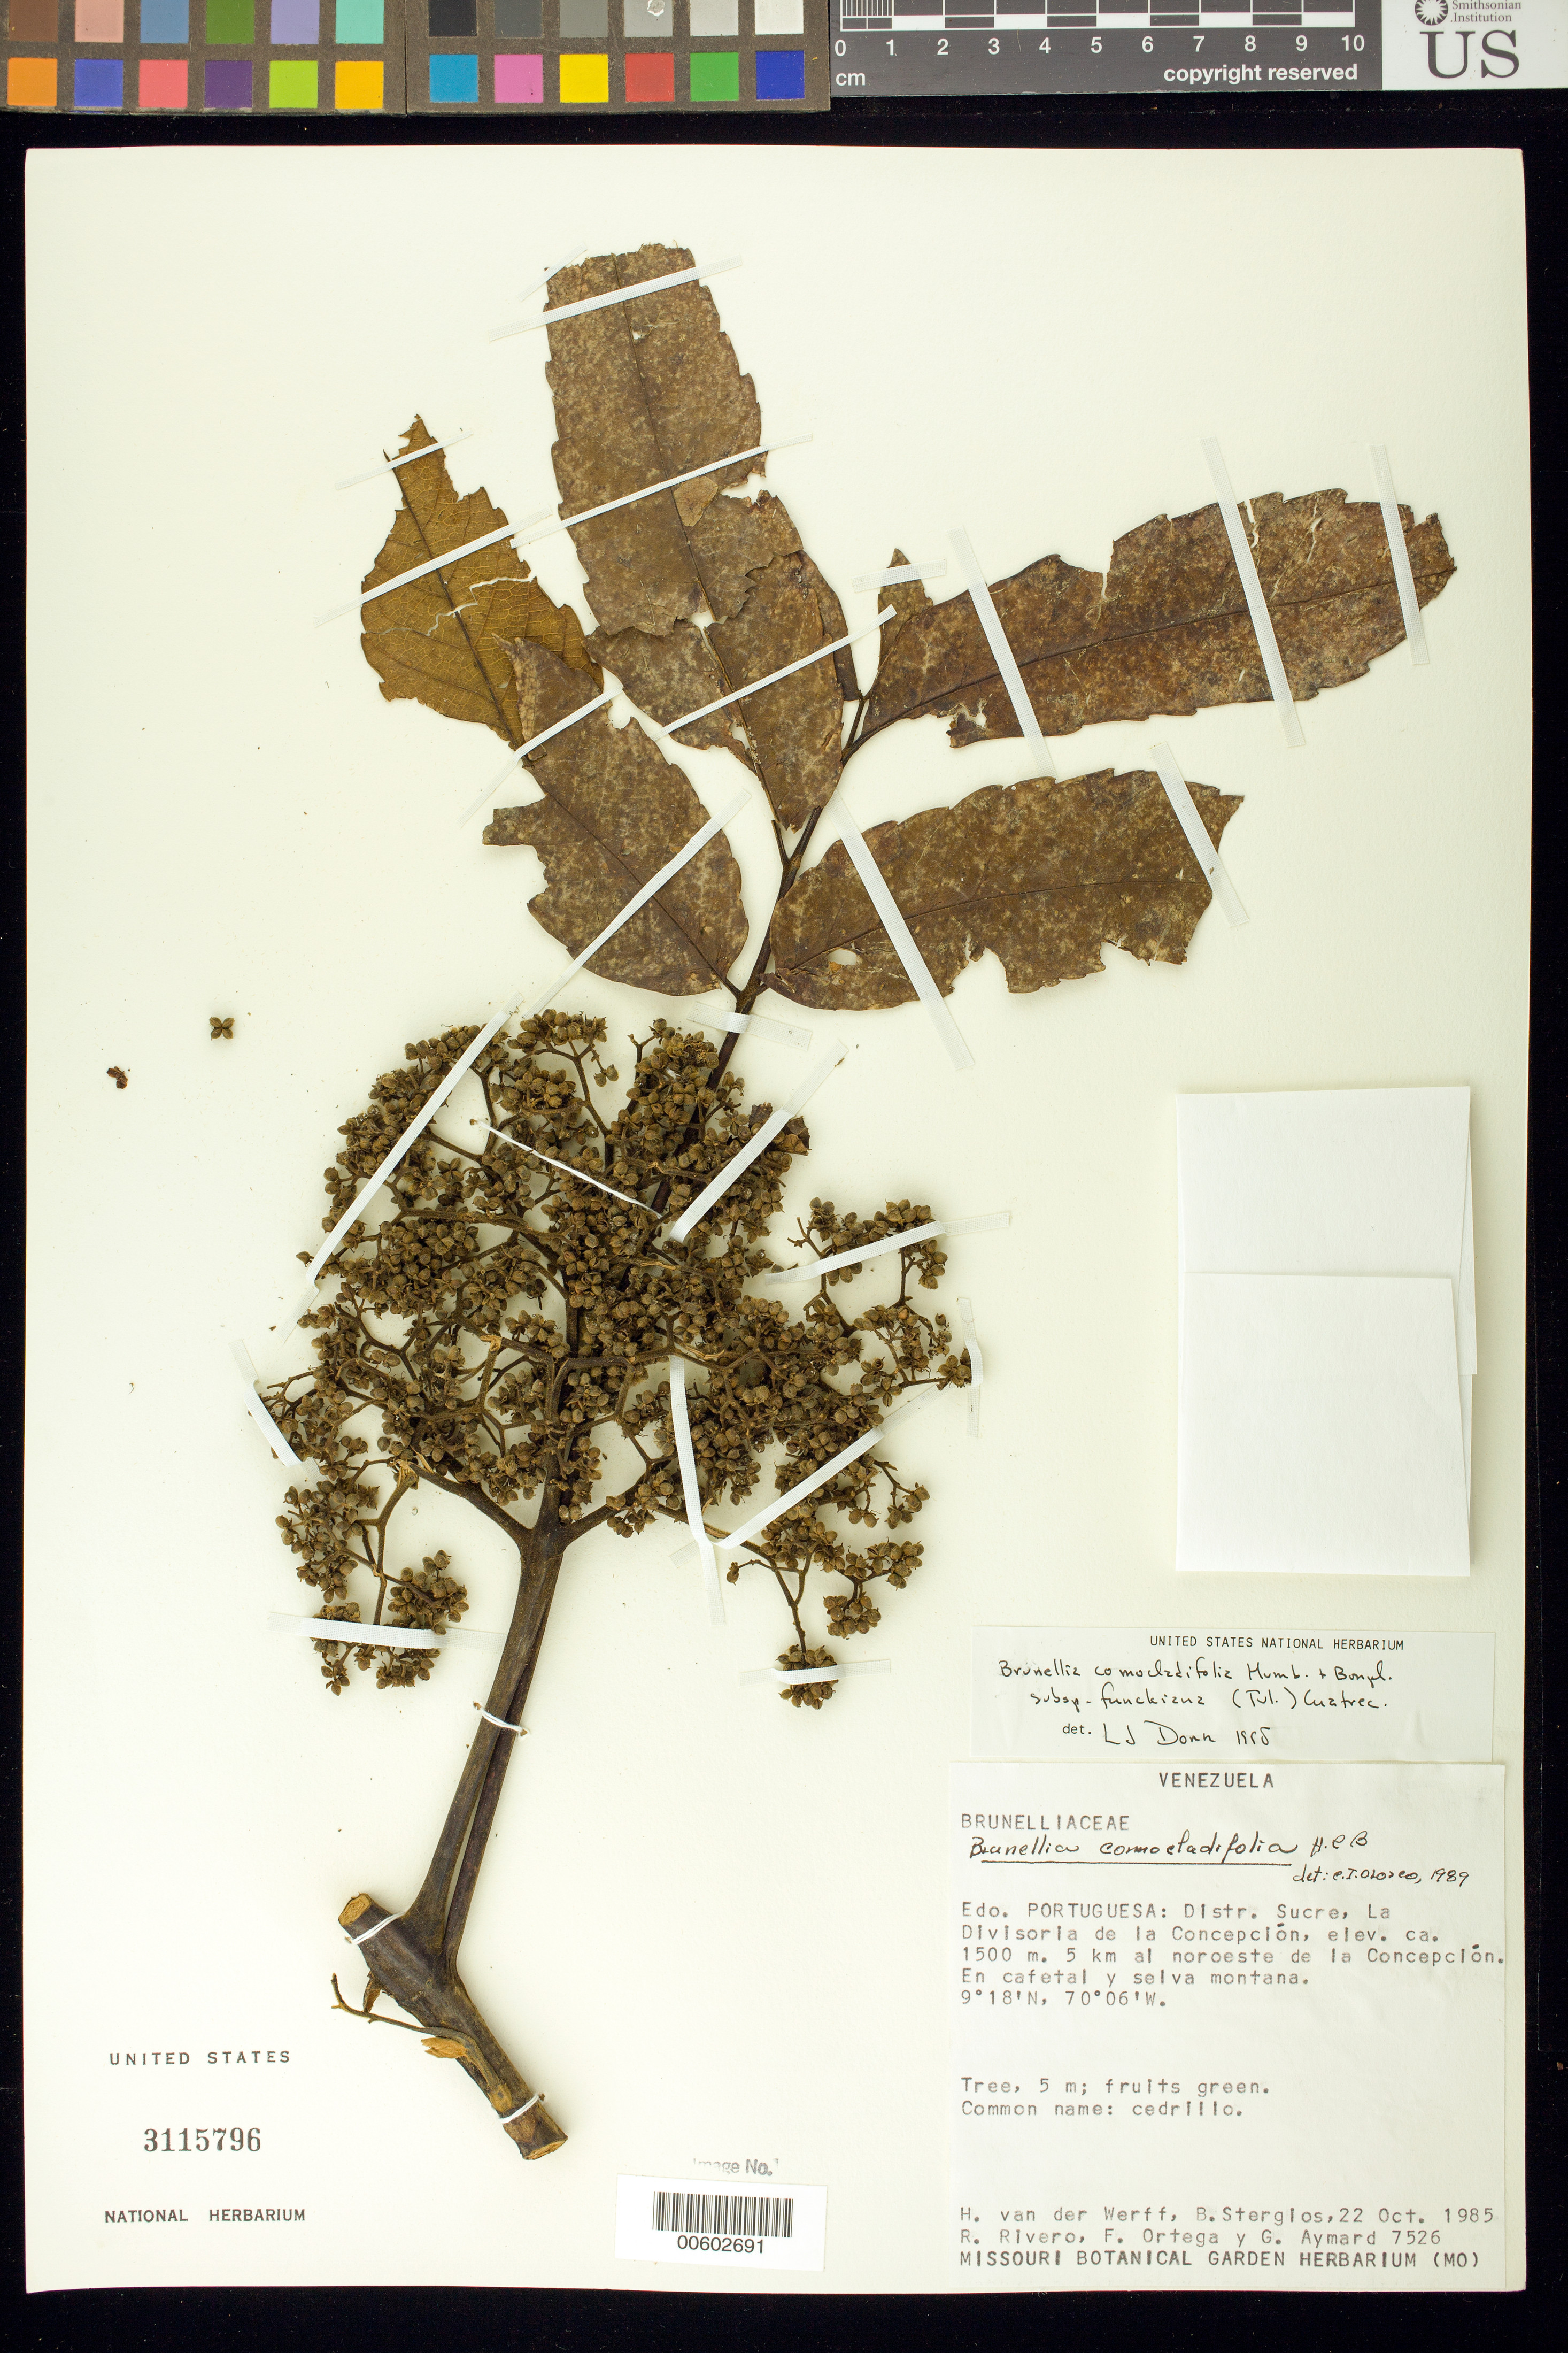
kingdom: Plantae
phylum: Tracheophyta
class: Magnoliopsida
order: Oxalidales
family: Brunelliaceae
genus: Brunellia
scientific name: Brunellia comocladifolia subsp. funckiana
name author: Bonpl.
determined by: Dorr, L. J., (BOT), Smithsonian Institution - National Museum of Natural History (UNITED STATES)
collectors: H. van der Werff, B. G. Stergios, R. Rivero, F. J. Ortega & G. A. Aymard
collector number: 7526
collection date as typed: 22 Oct 1985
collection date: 1985-10-22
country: Venezuela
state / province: Portuguesa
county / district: Sucre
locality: La Divisoria de la Concepción, 5 km al NO de la Concepción.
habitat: En cafetal y selva montana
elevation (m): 1500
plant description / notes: Common name: Cedrillo; MO, PORT, US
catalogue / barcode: US 3115796